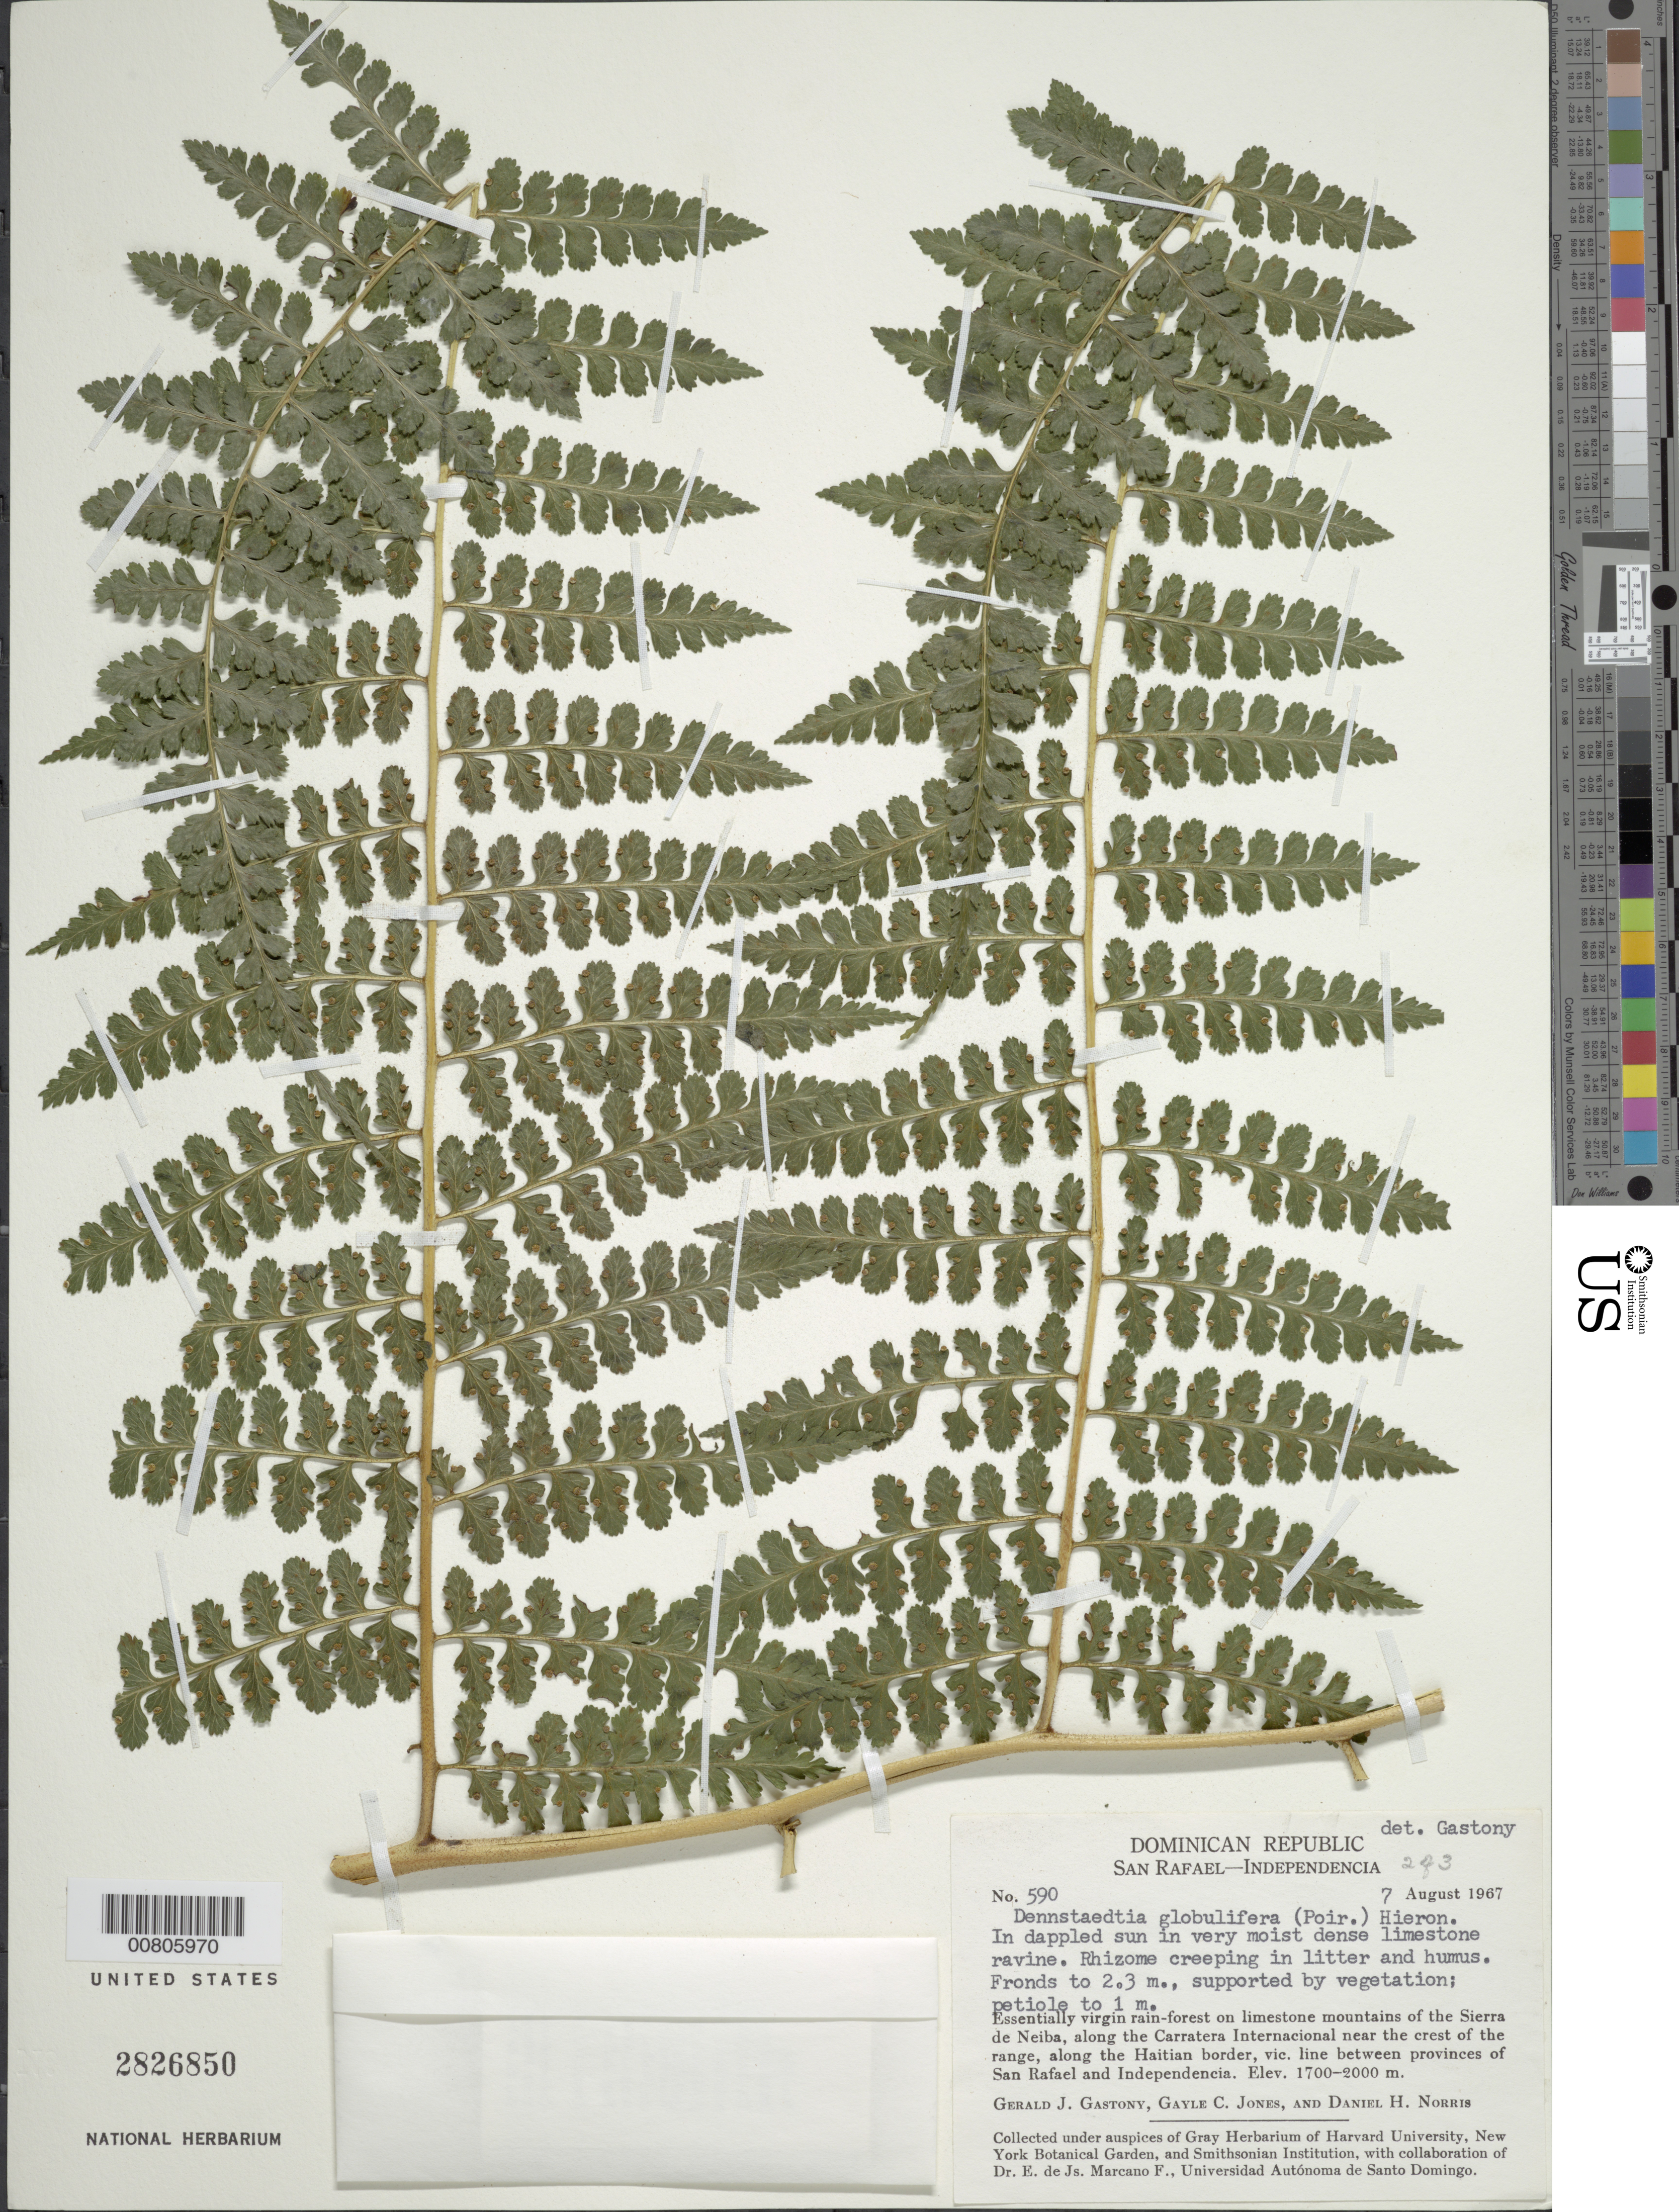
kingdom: Plantae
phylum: Tracheophyta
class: Polypodiopsida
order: Polypodiales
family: Dennstaedtiaceae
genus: Dennstaedtia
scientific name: Dennstaedtia globulifera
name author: (Poir.) Hieron.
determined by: Gastony, Gerald J.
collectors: G. Gastony, G. C. Jones & D. Horris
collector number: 590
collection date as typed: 07 Aug 1967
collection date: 1967-08-07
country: Dominican Republic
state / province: Independencia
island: Hispaniola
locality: Prov. San Rafael to Prov. Independencia, Sierra de Neiba, along Carratera Internacional, along Haitian border between provinces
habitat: Essentially virgin rainforest on limestone mountains; in dappled sun in very moist dense limestone ravine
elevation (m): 1700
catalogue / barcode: US 2826850